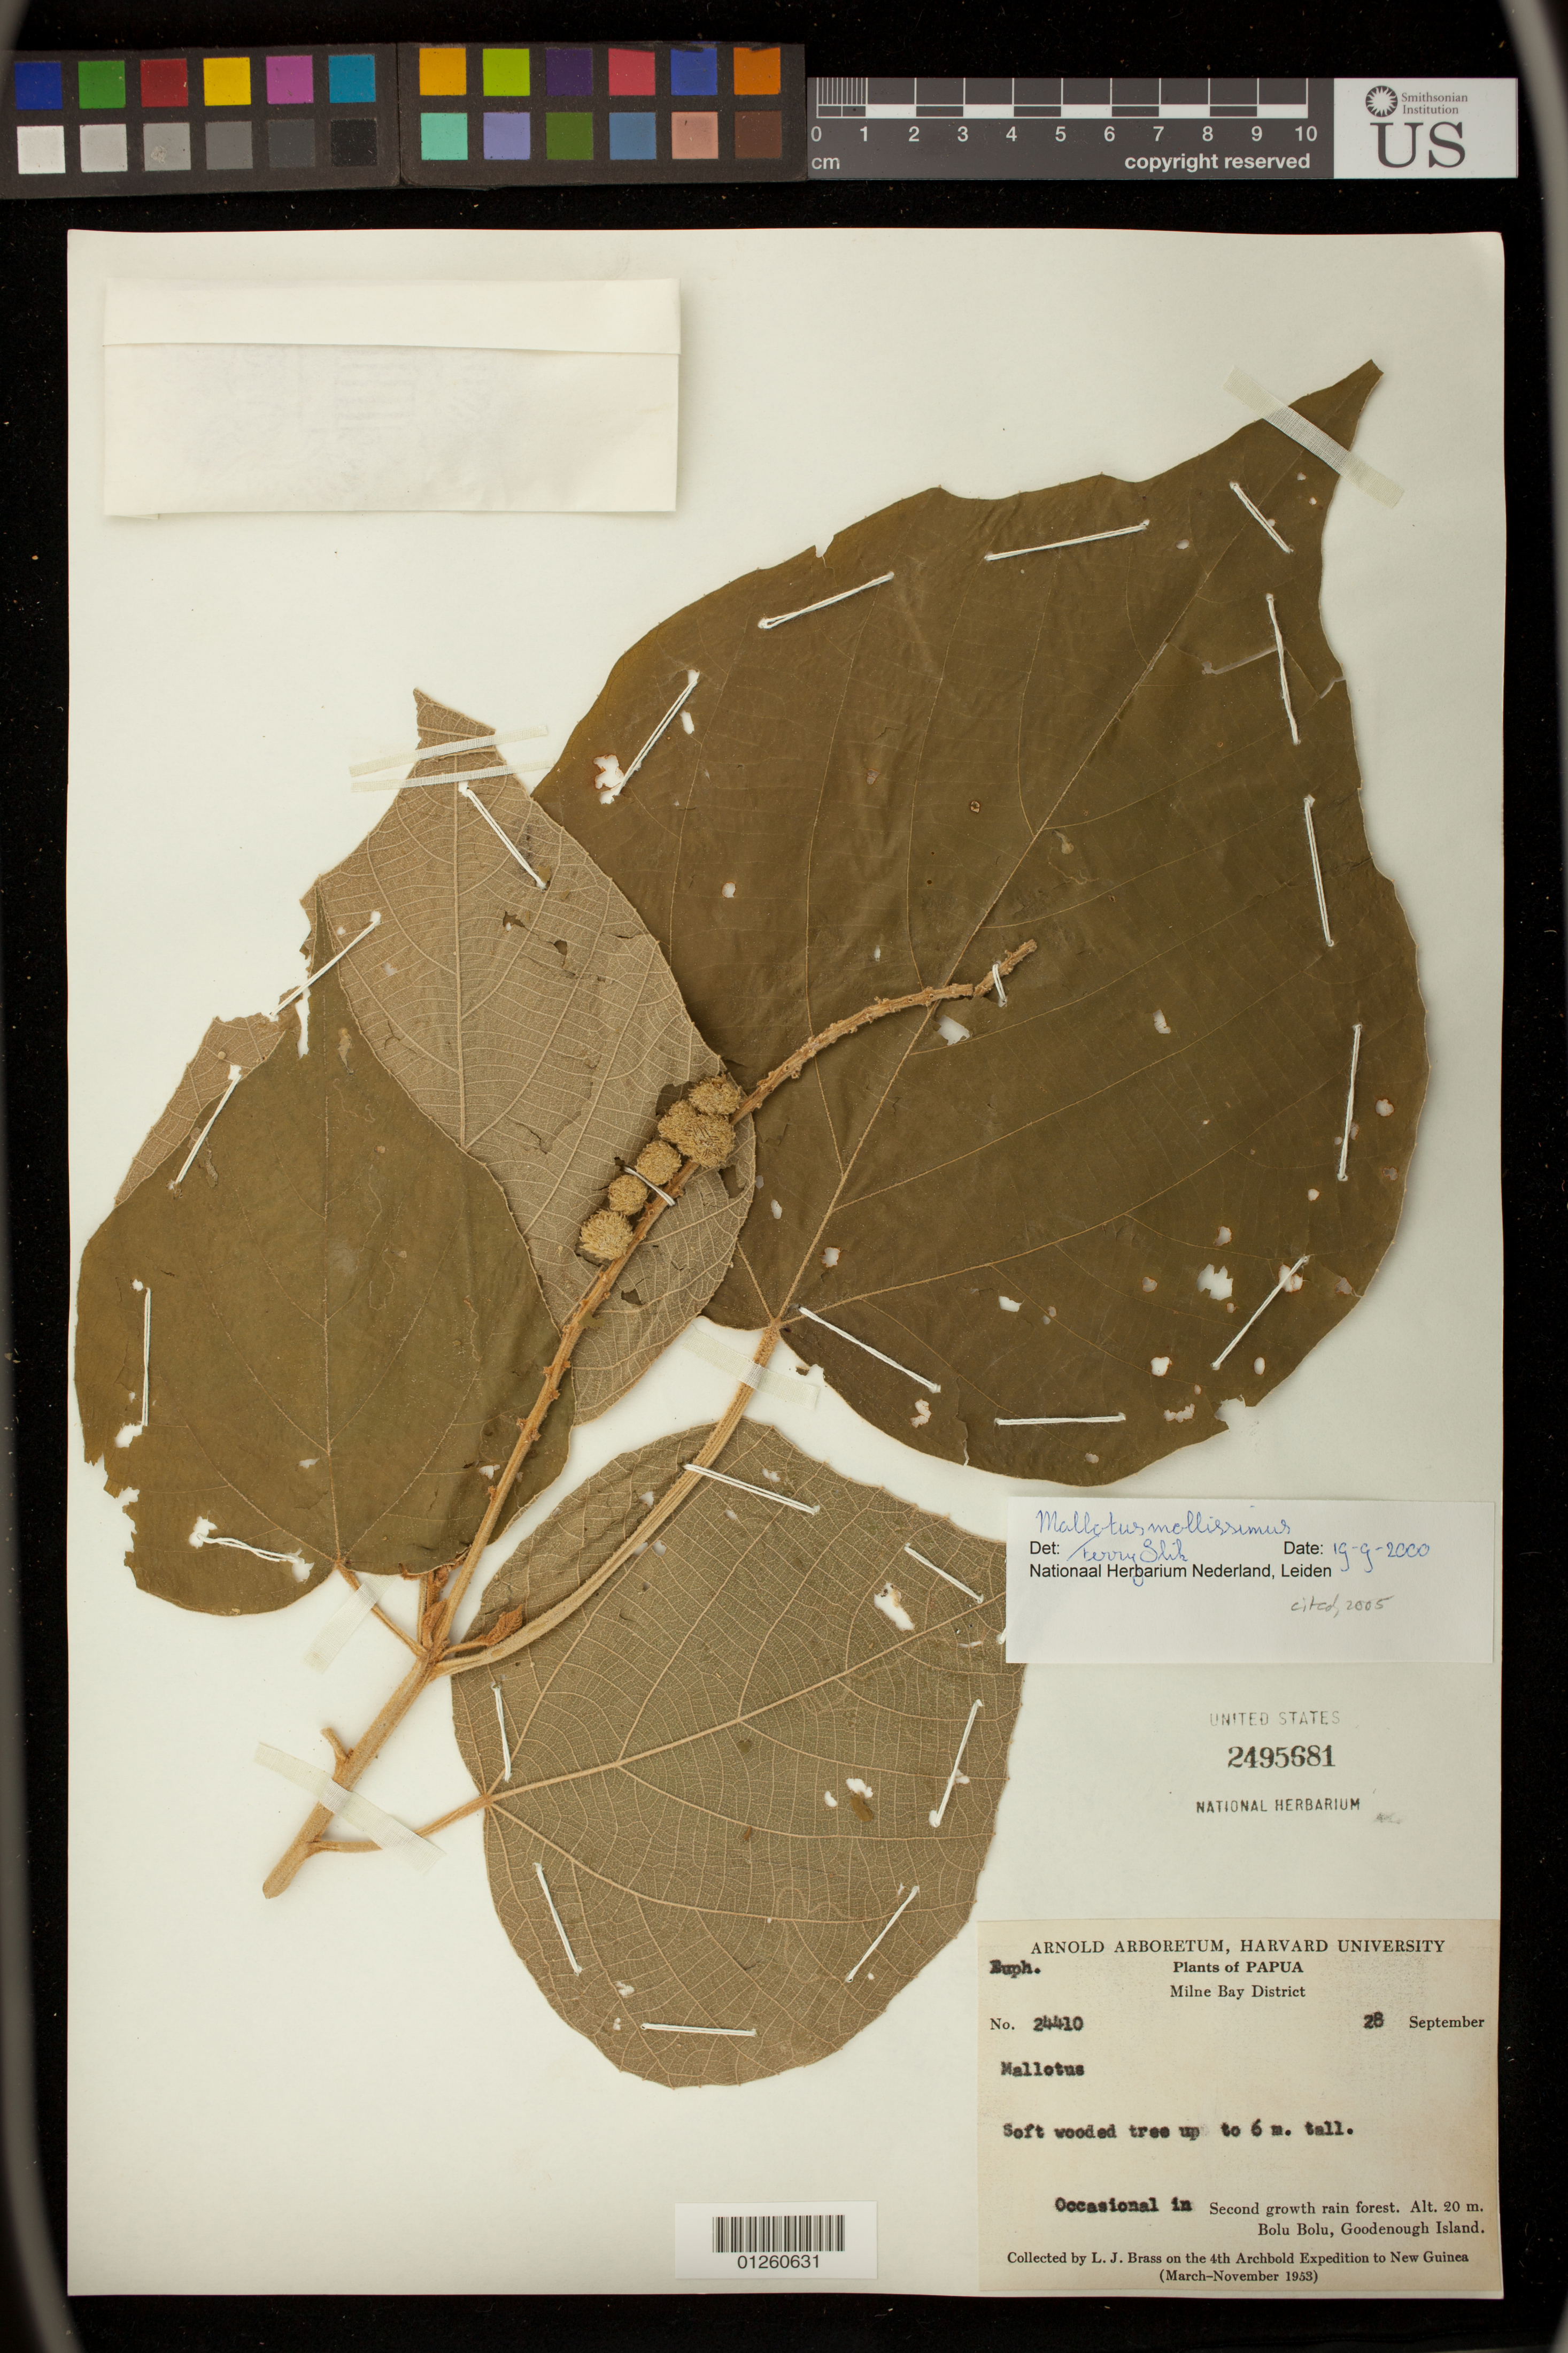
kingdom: Plantae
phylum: Tracheophyta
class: Magnoliopsida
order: Malpighiales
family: Euphorbiaceae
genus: Mallotus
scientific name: Mallotus mollissimus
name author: (Geiseler) Airy Shaw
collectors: L. J. Brass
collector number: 24410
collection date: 1953-09-28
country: Papua New Guinea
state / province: Milne Bay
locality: Bolu Bolu, Goodenough Island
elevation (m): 20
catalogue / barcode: US 5495681